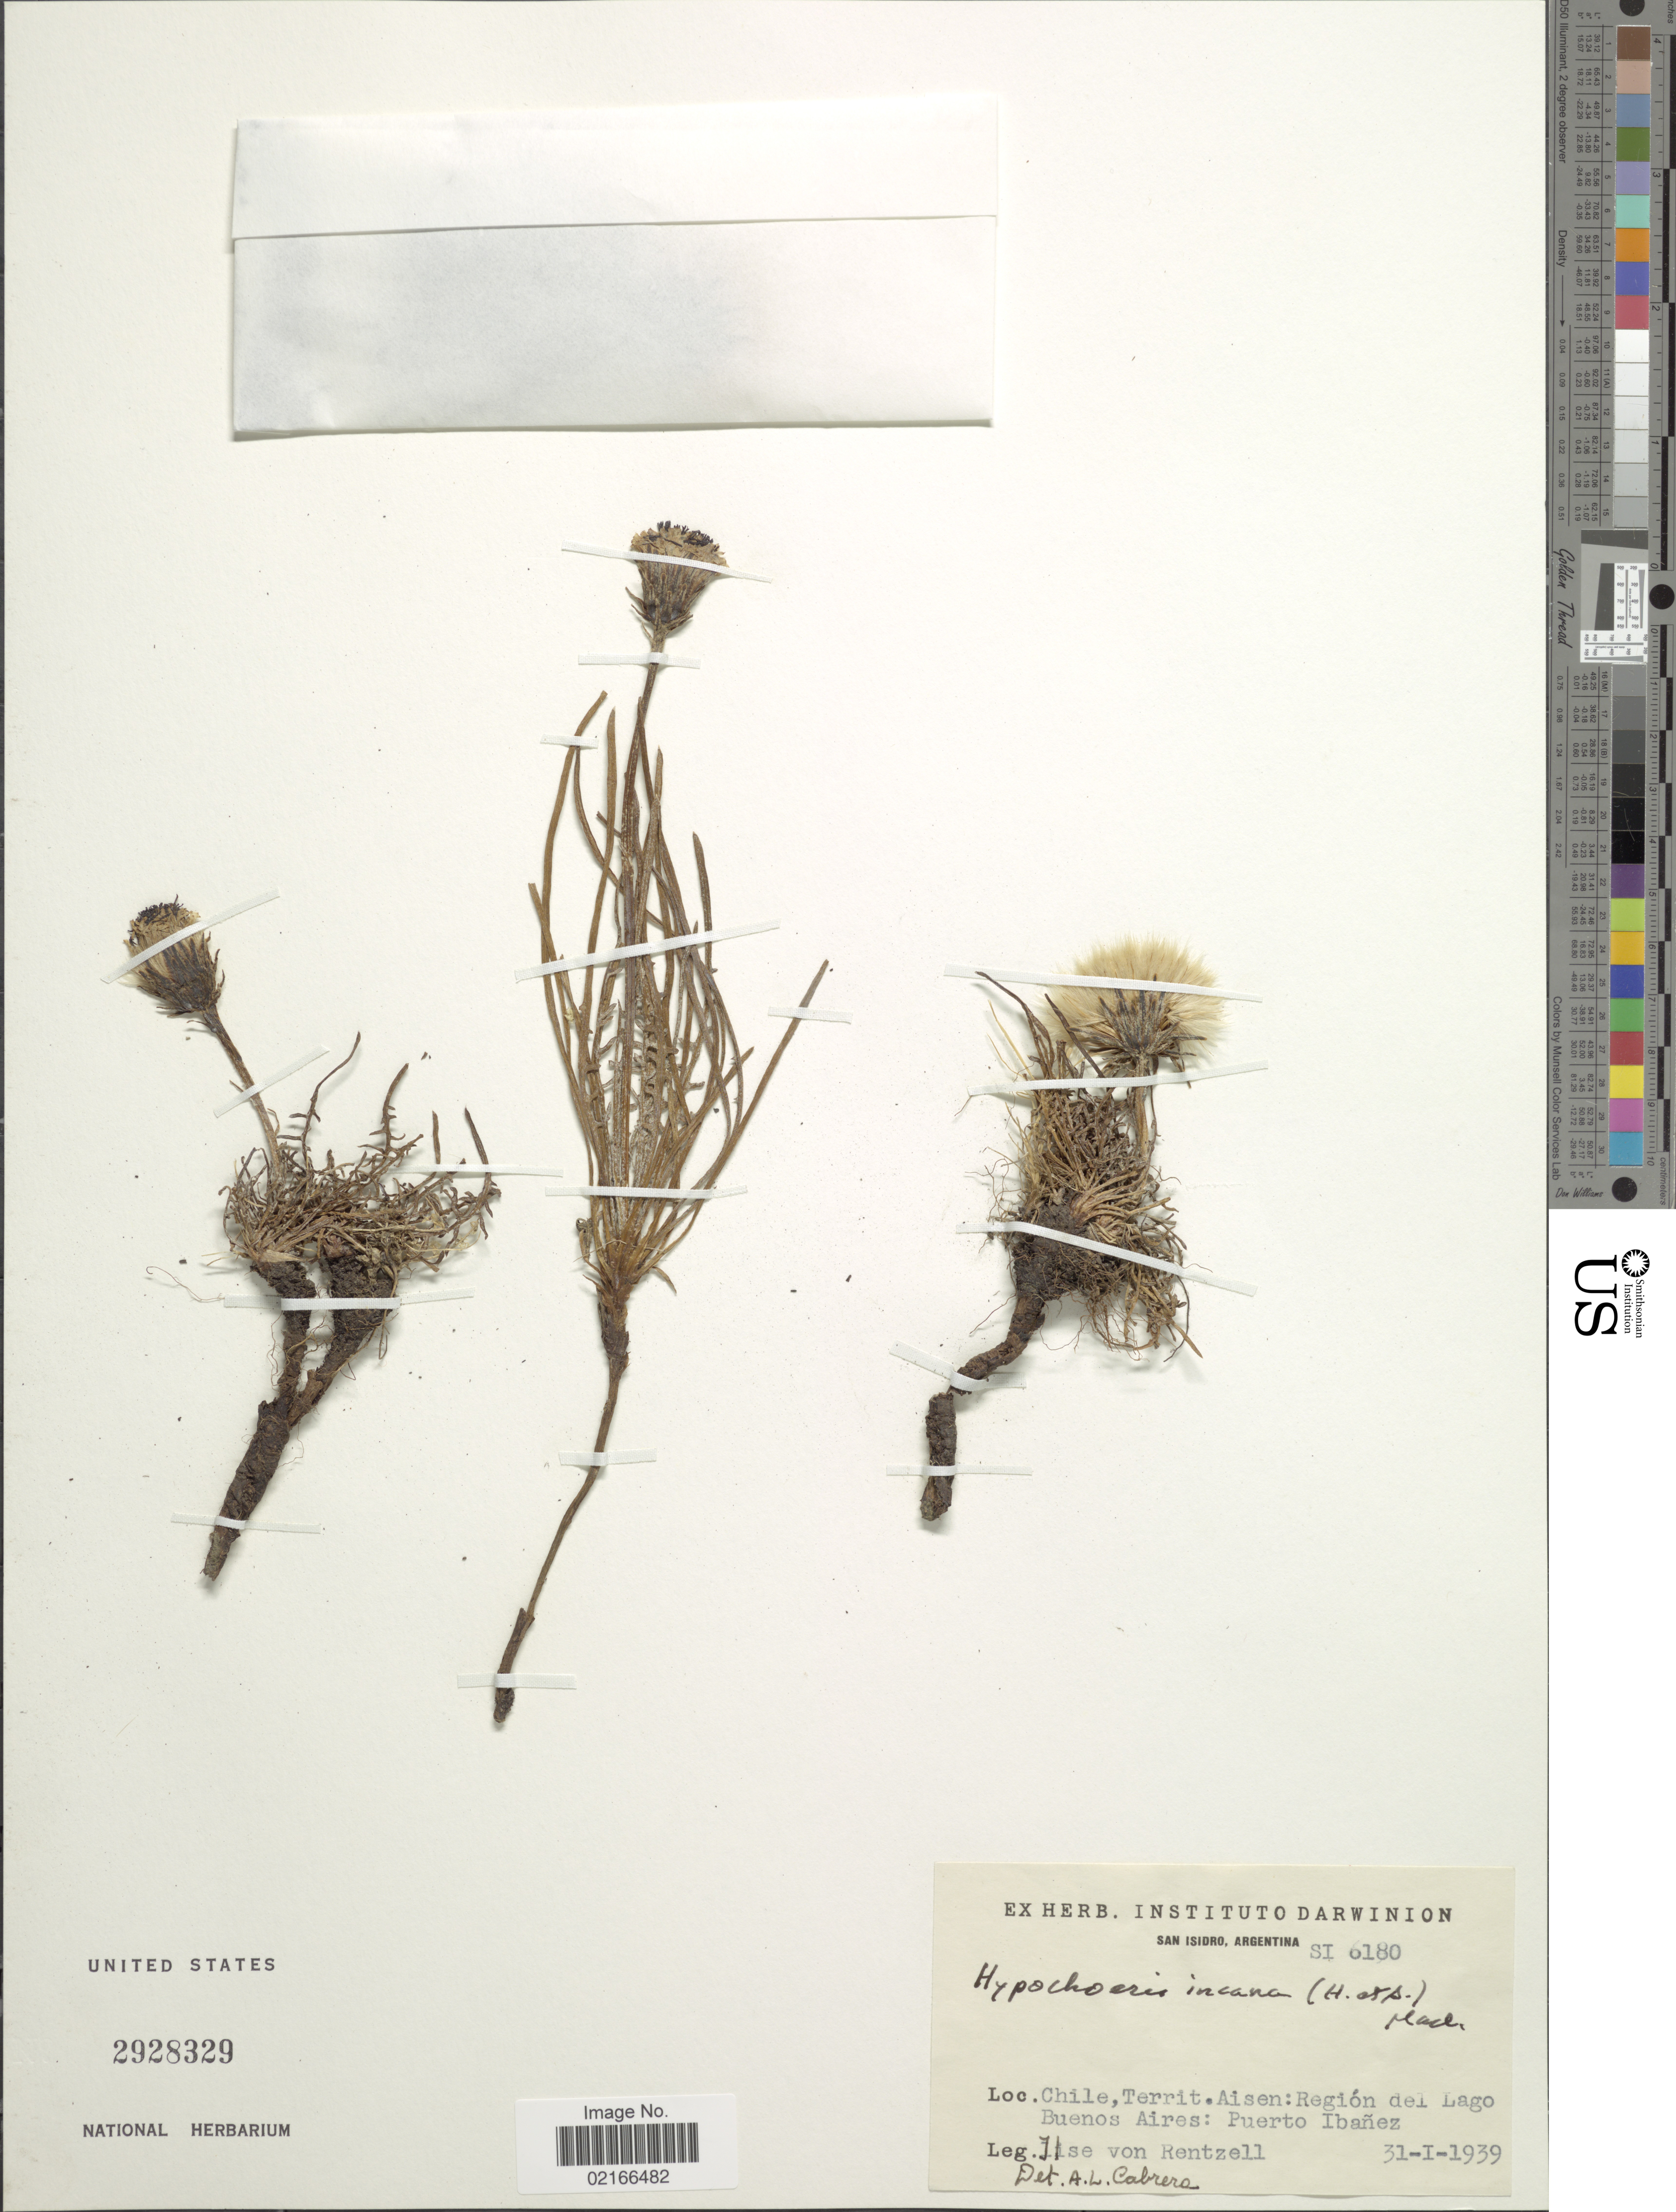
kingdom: Plantae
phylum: Tracheophyta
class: Magnoliopsida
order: Asterales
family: Asteraceae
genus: Hypochaeris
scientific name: Hypochaeris incana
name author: (Hook. & Arn.) Macloskie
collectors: I. von Rentzell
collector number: SI 6180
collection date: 1939-01-31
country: Chile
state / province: Aisén (XI)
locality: Región del Lago Buenos Aires: Puerto Ibañez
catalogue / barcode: US 2928329